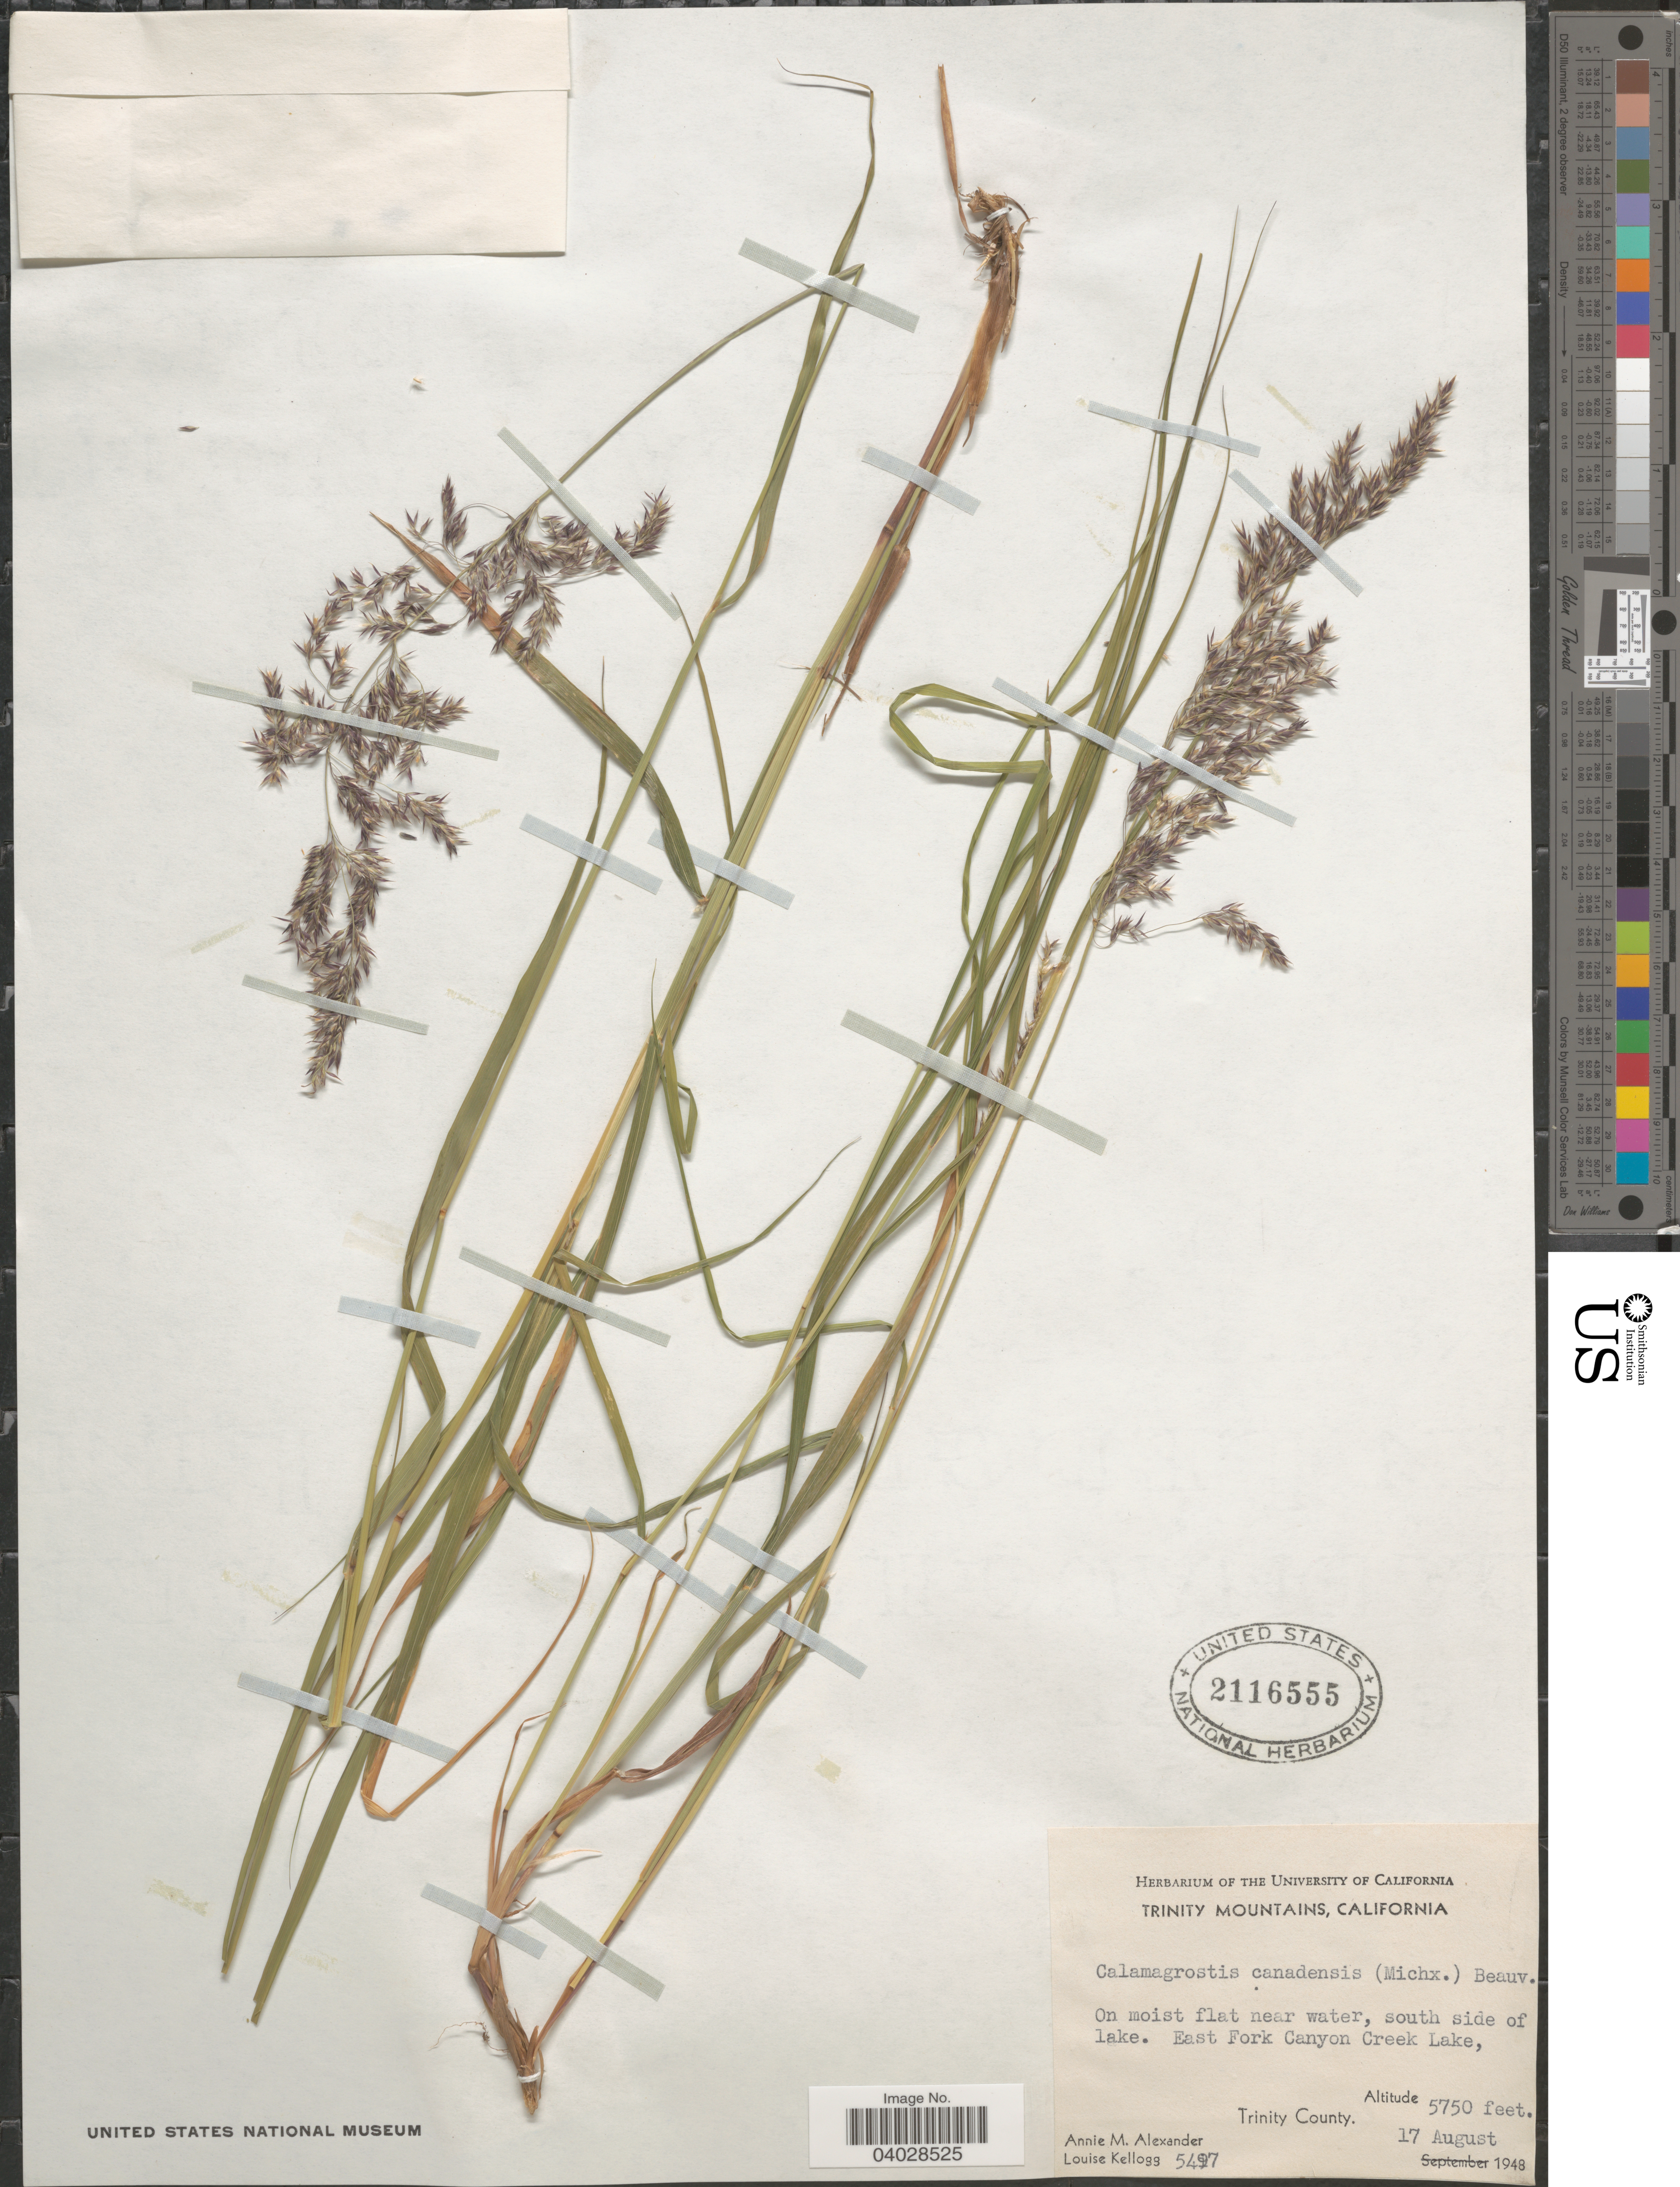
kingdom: Plantae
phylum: Tracheophyta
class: Liliopsida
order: Poales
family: Poaceae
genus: Calamagrostis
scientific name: Calamagrostis canadensis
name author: (Michx.) P. Beauv.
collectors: A. M. Alexander & L. Kellogg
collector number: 5497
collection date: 1948-08-17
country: United States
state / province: California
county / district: Trinity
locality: Trinity Mountains. On moist flat near water, south side of lake. East Fork Canyon Creek Lake, Trinity County.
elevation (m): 1753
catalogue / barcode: US 2116555